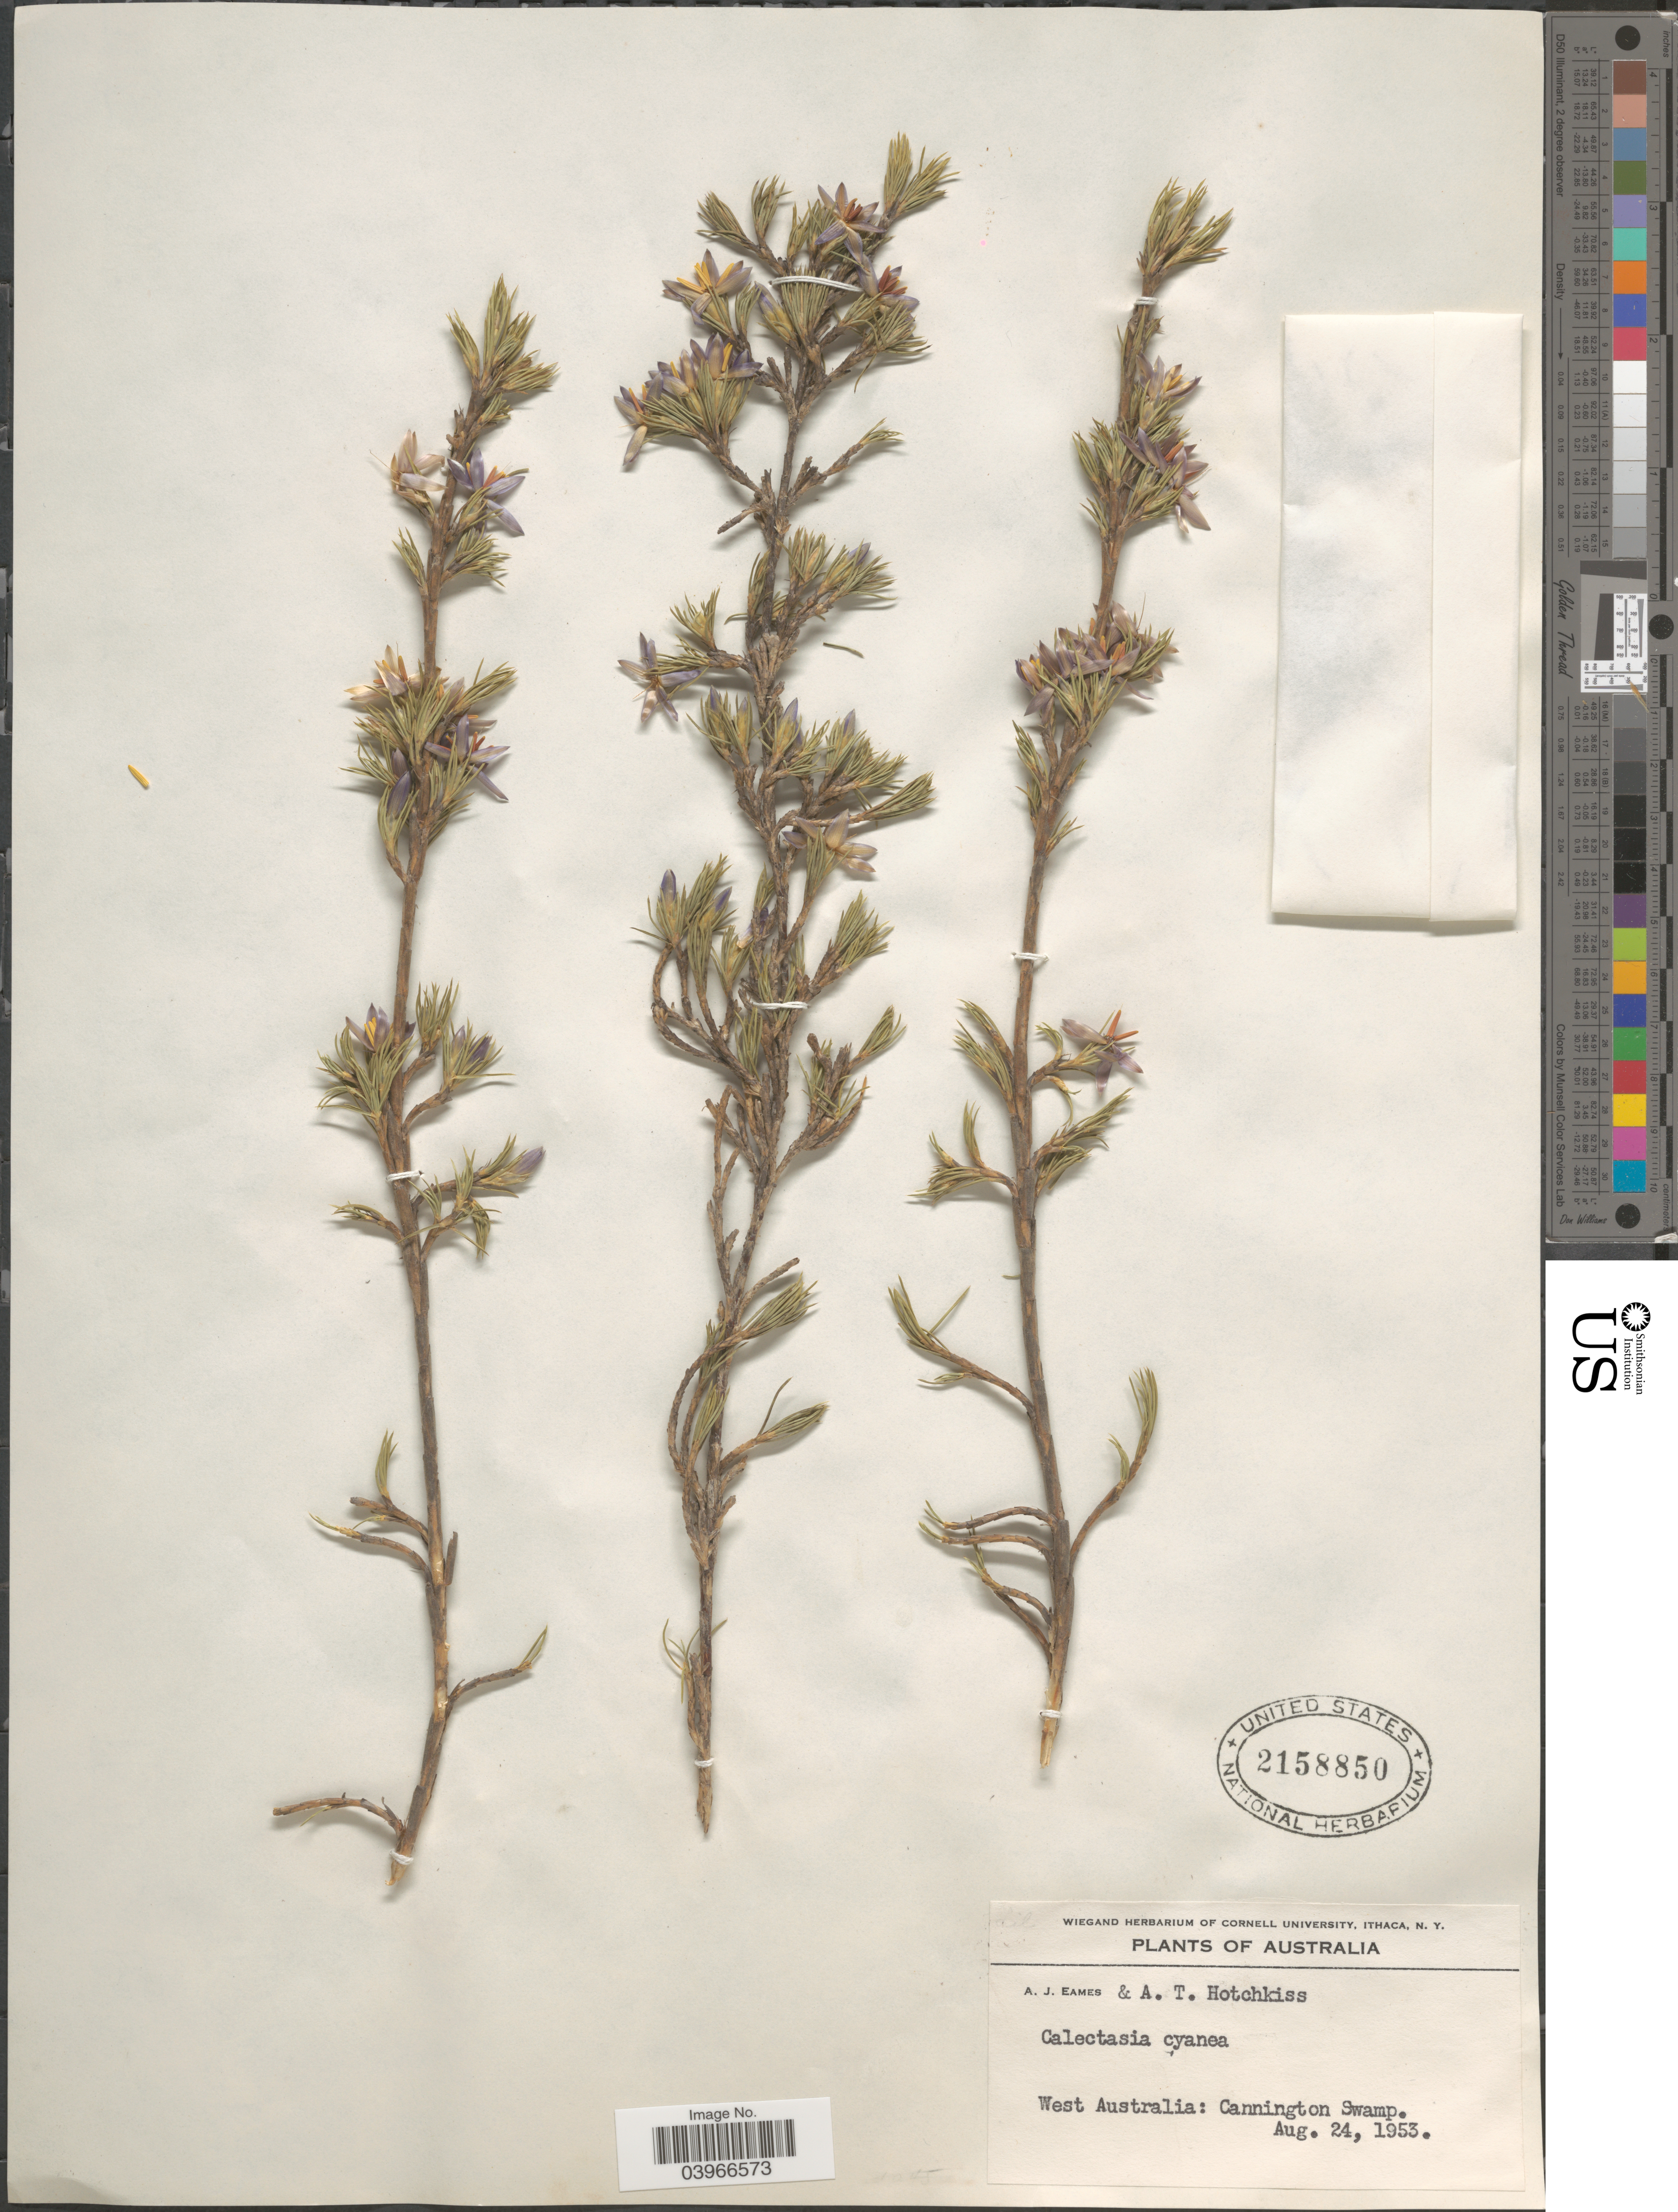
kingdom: Plantae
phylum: Tracheophyta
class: Liliopsida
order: Arecales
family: Dasypogonaceae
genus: Calectasia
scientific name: Calectasia cyanea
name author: R. Br.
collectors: A. J. Eames & A. Hotchkiss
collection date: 1953-08-24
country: Australia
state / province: Western Australia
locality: West Australia: Cannington Swamp.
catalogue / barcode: US 2158850